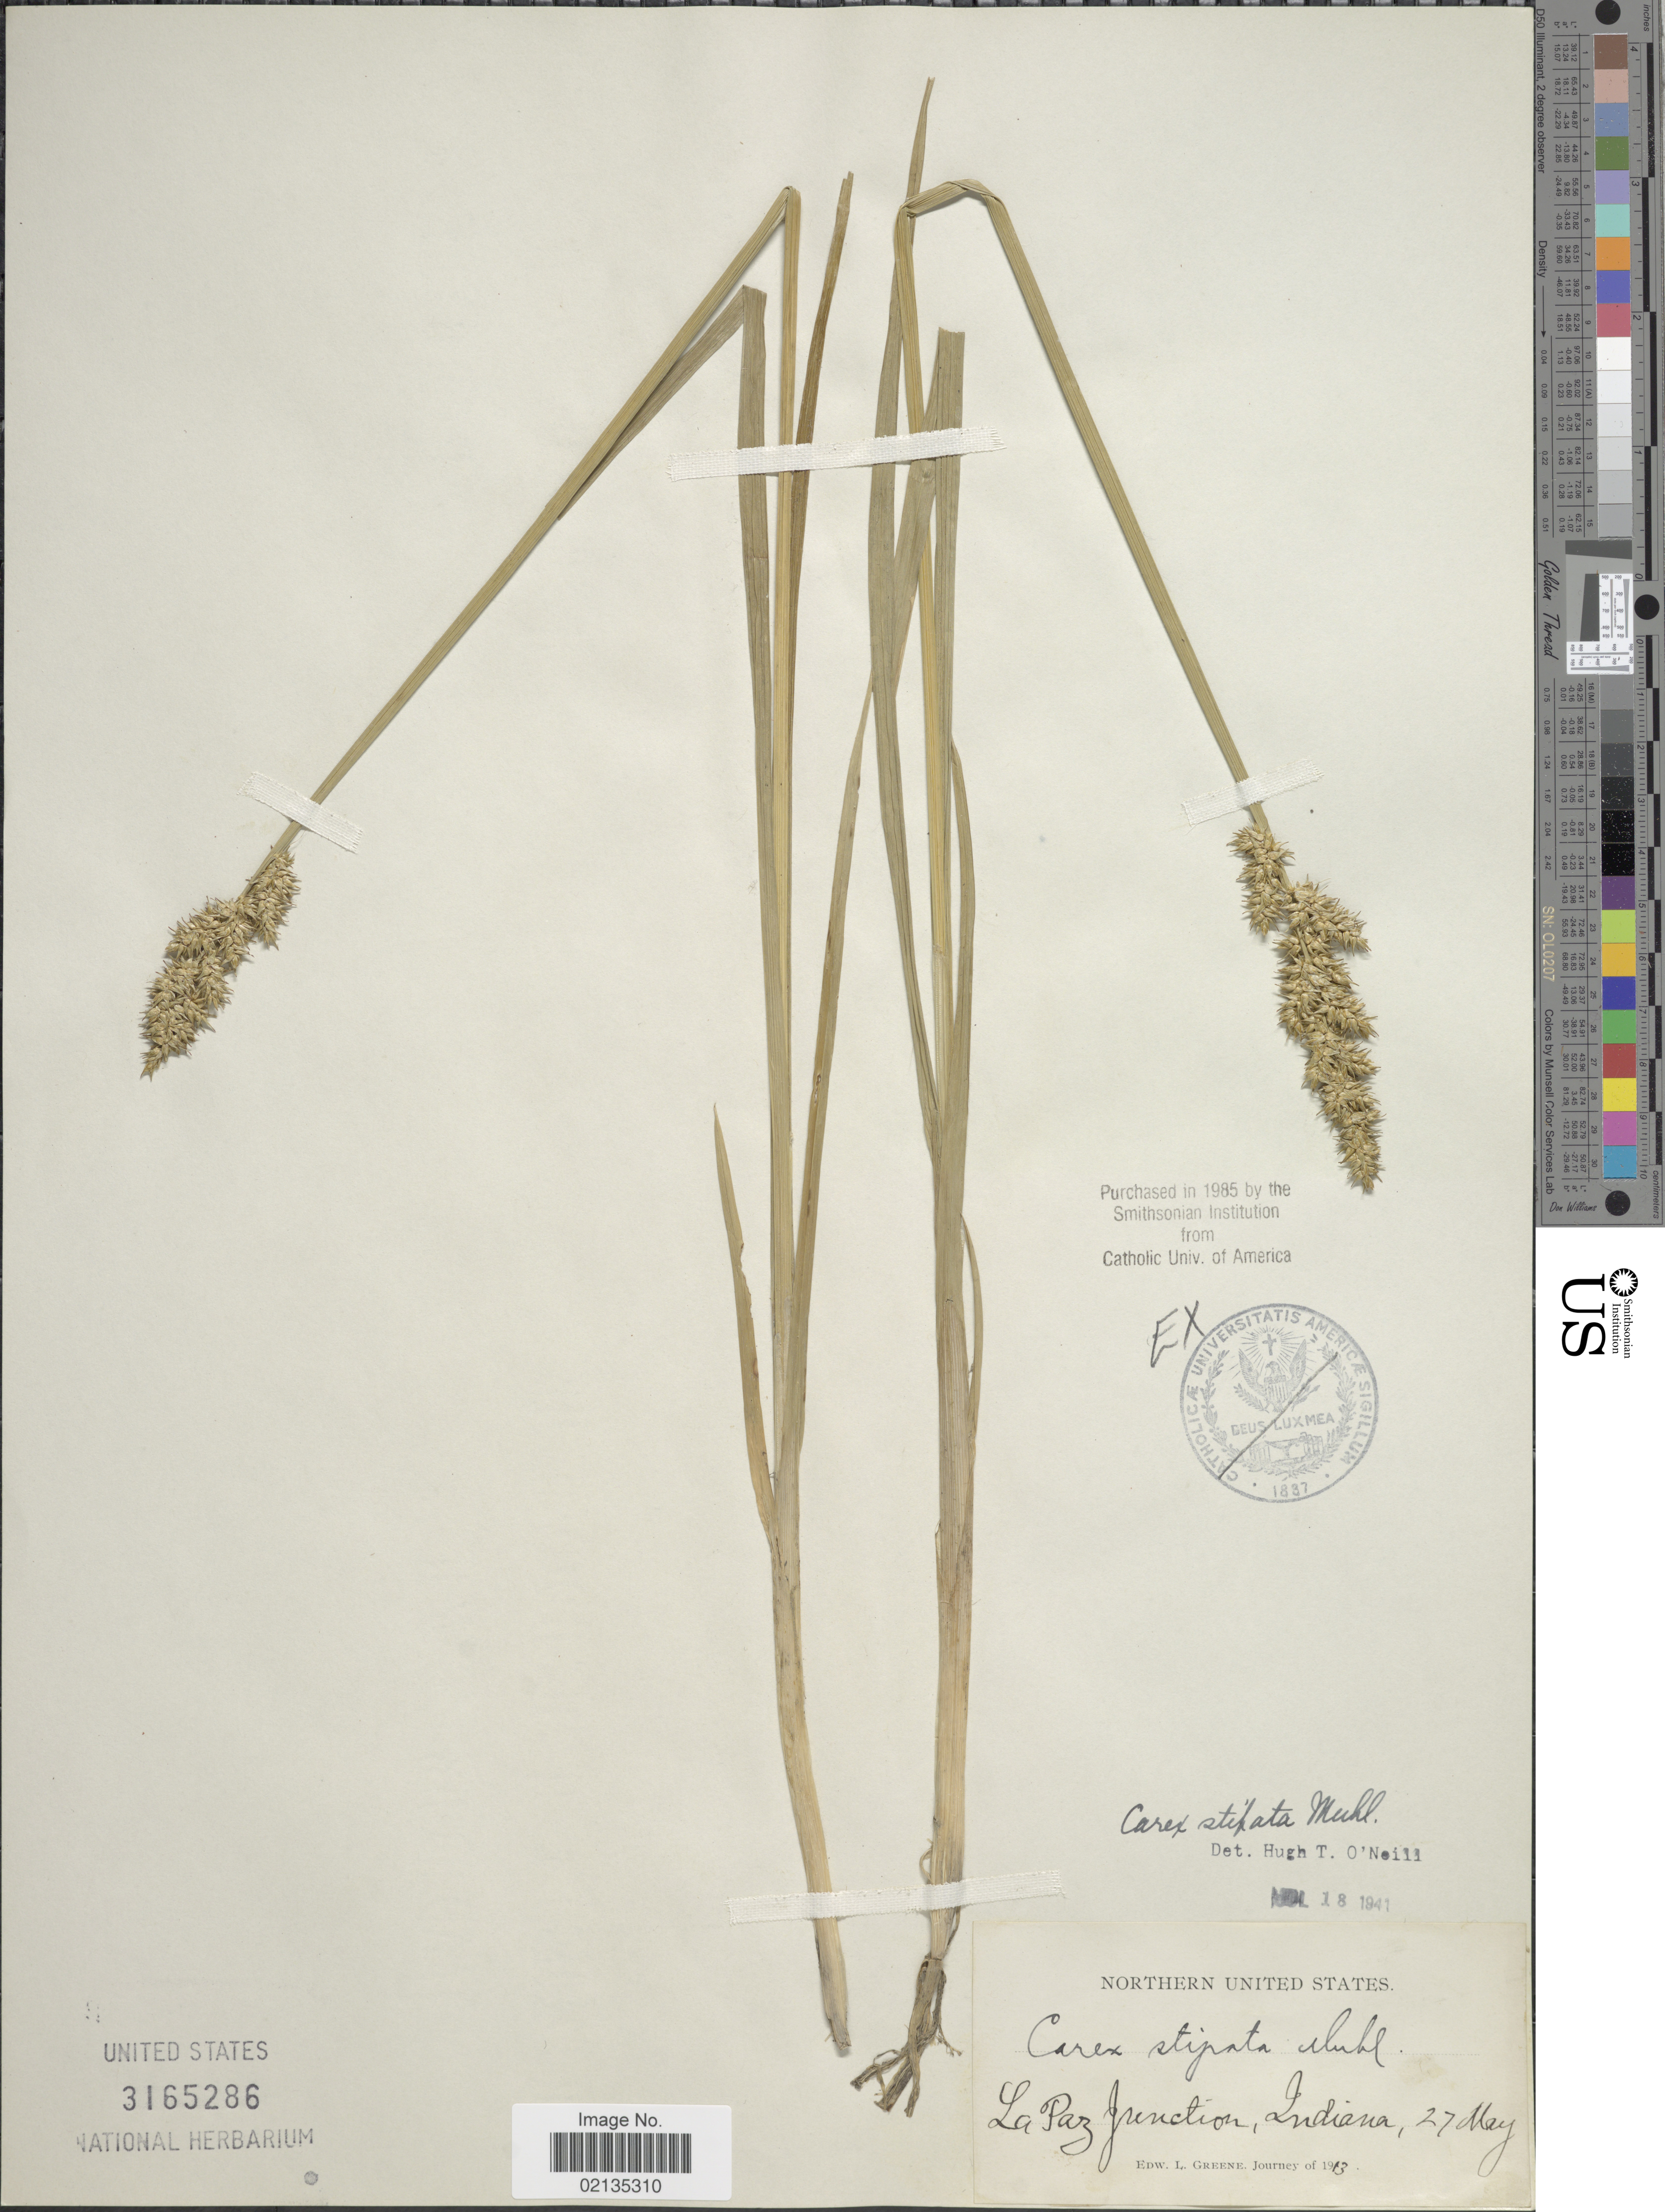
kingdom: Plantae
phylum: Tracheophyta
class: Liliopsida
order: Poales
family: Cyperaceae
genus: Carex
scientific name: Carex stipata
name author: Muhl. ex Willd.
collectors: E. L. Greene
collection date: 1913-05-27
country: United States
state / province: Indiana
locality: La Paz Junction, Northern United States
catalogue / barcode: US 3165286